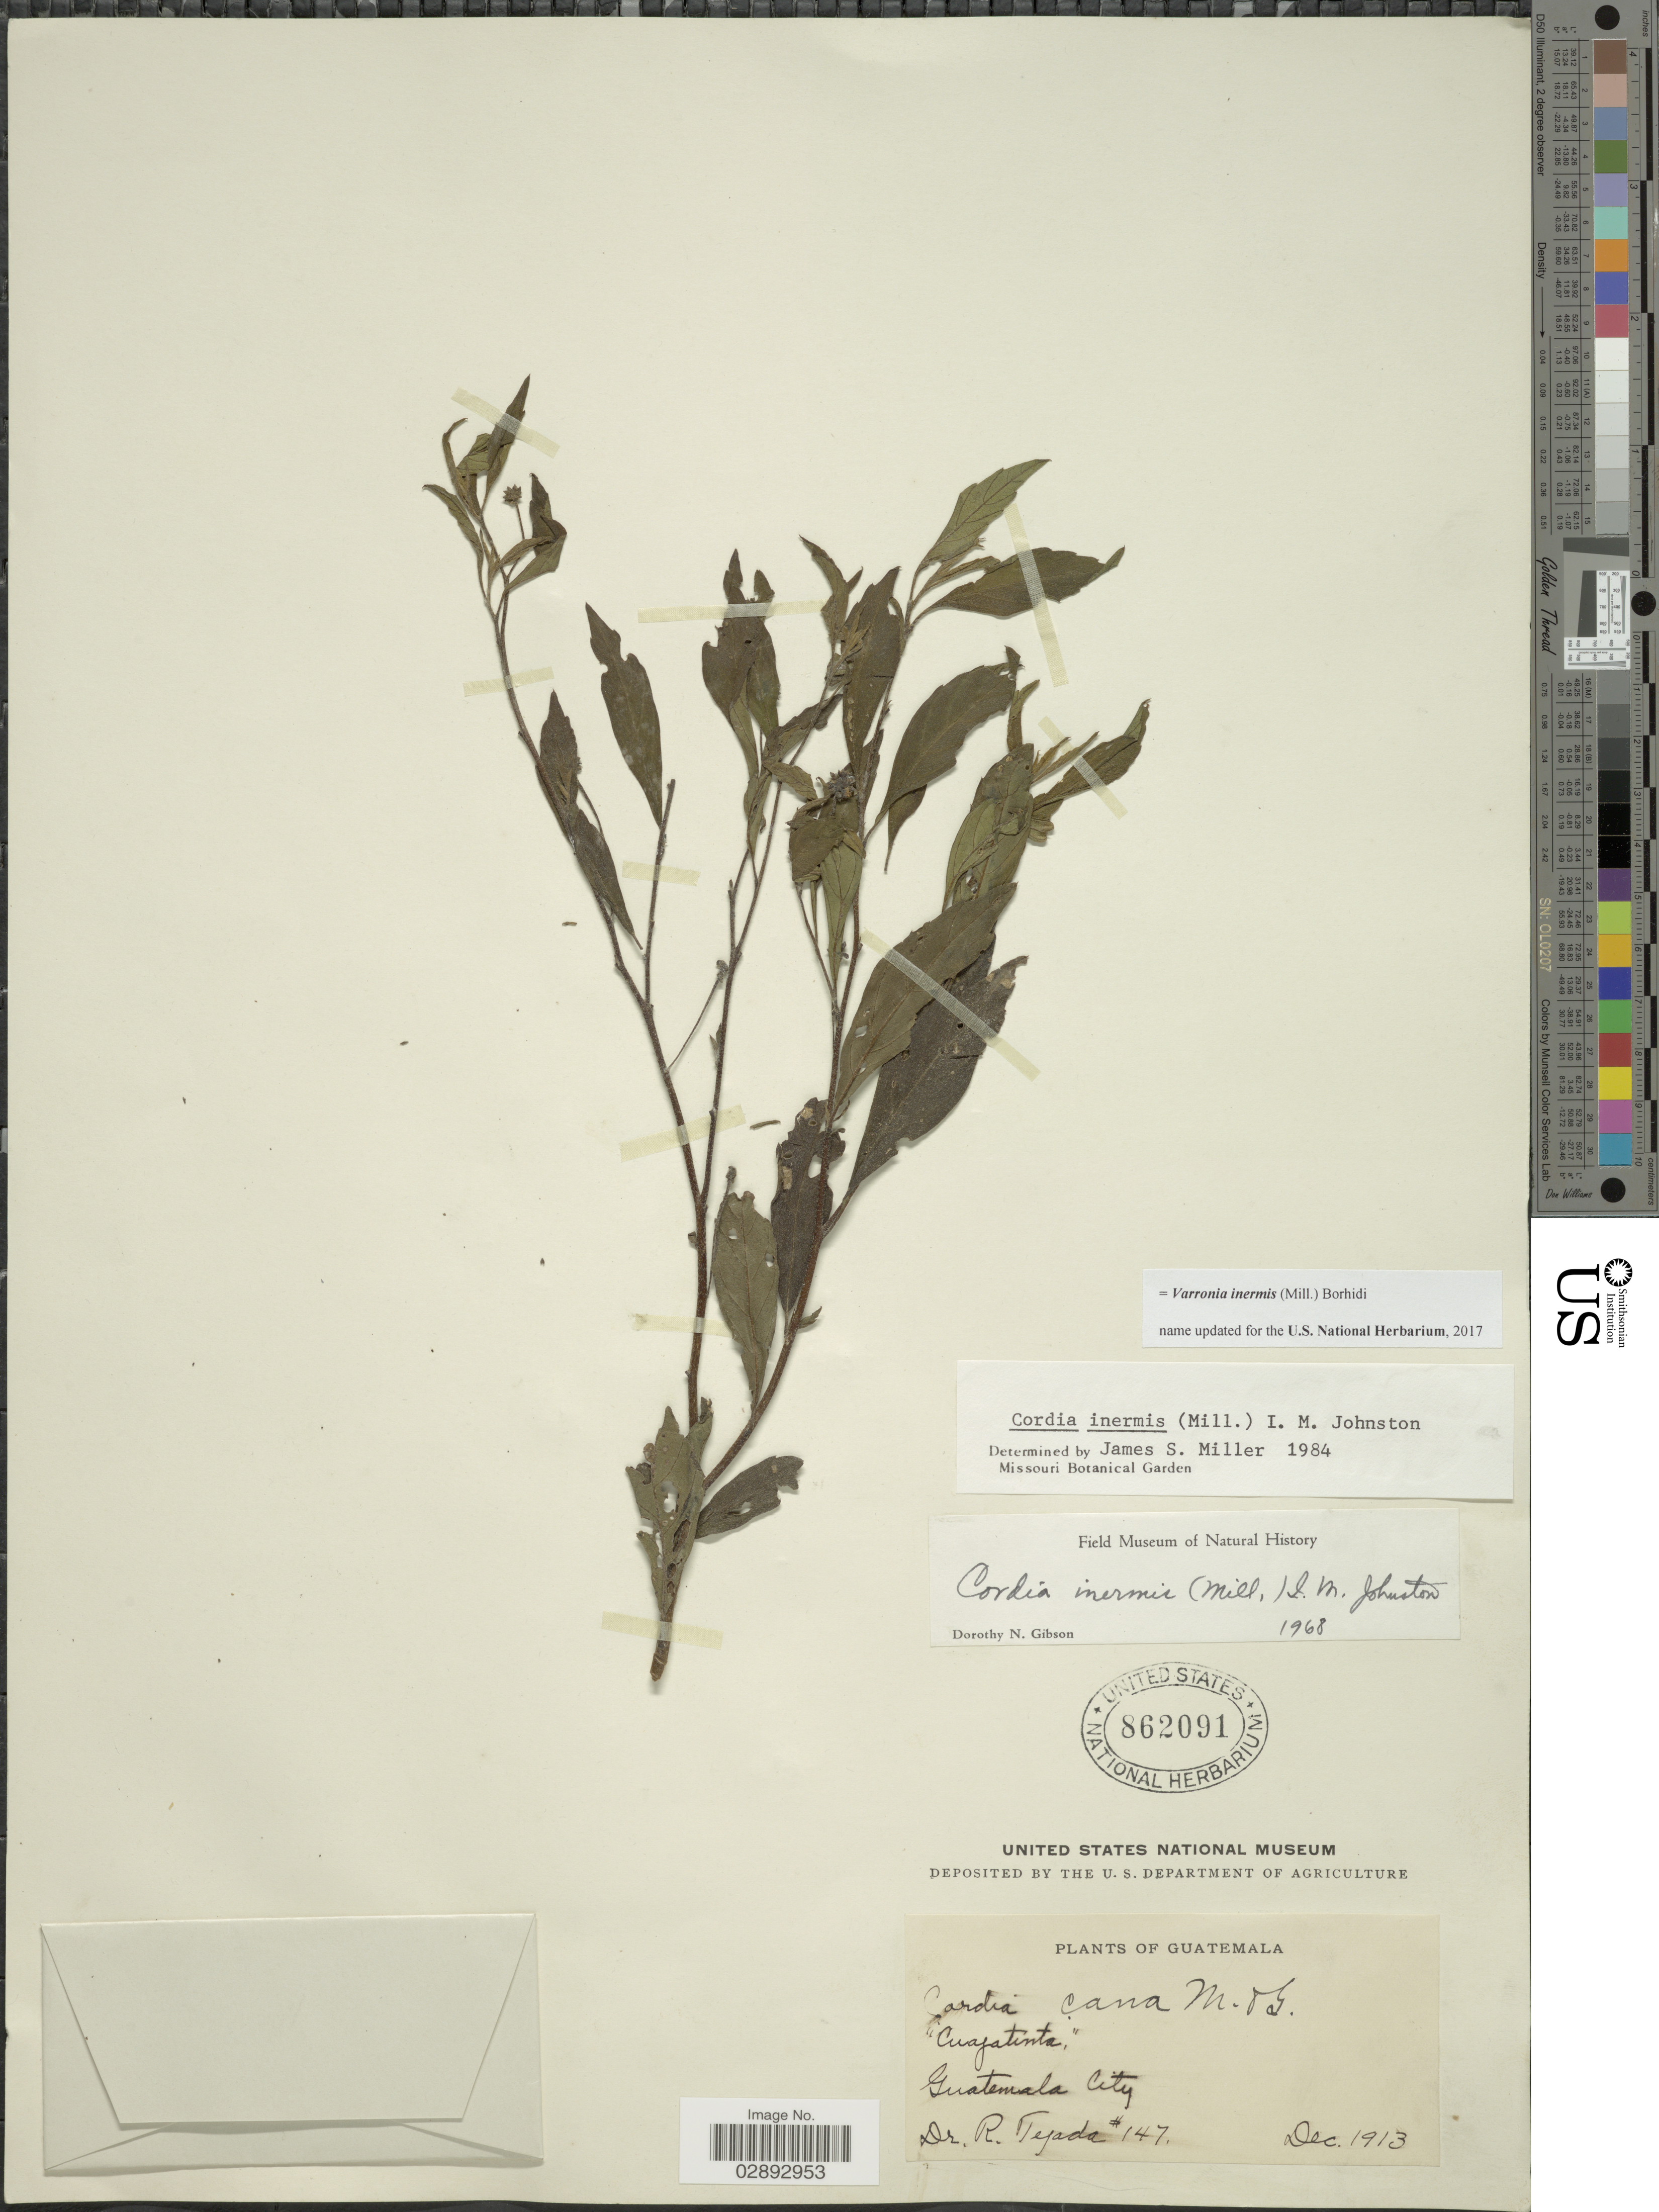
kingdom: Plantae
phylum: Tracheophyta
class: Magnoliopsida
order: Boraginales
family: Cordiaceae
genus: Varronia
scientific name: Varronia inermis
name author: (Mill.) Borhidi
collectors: R. Tejada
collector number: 147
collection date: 1913-12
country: Guatemala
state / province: Guatemala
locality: Guatemala City.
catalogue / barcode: US 862091